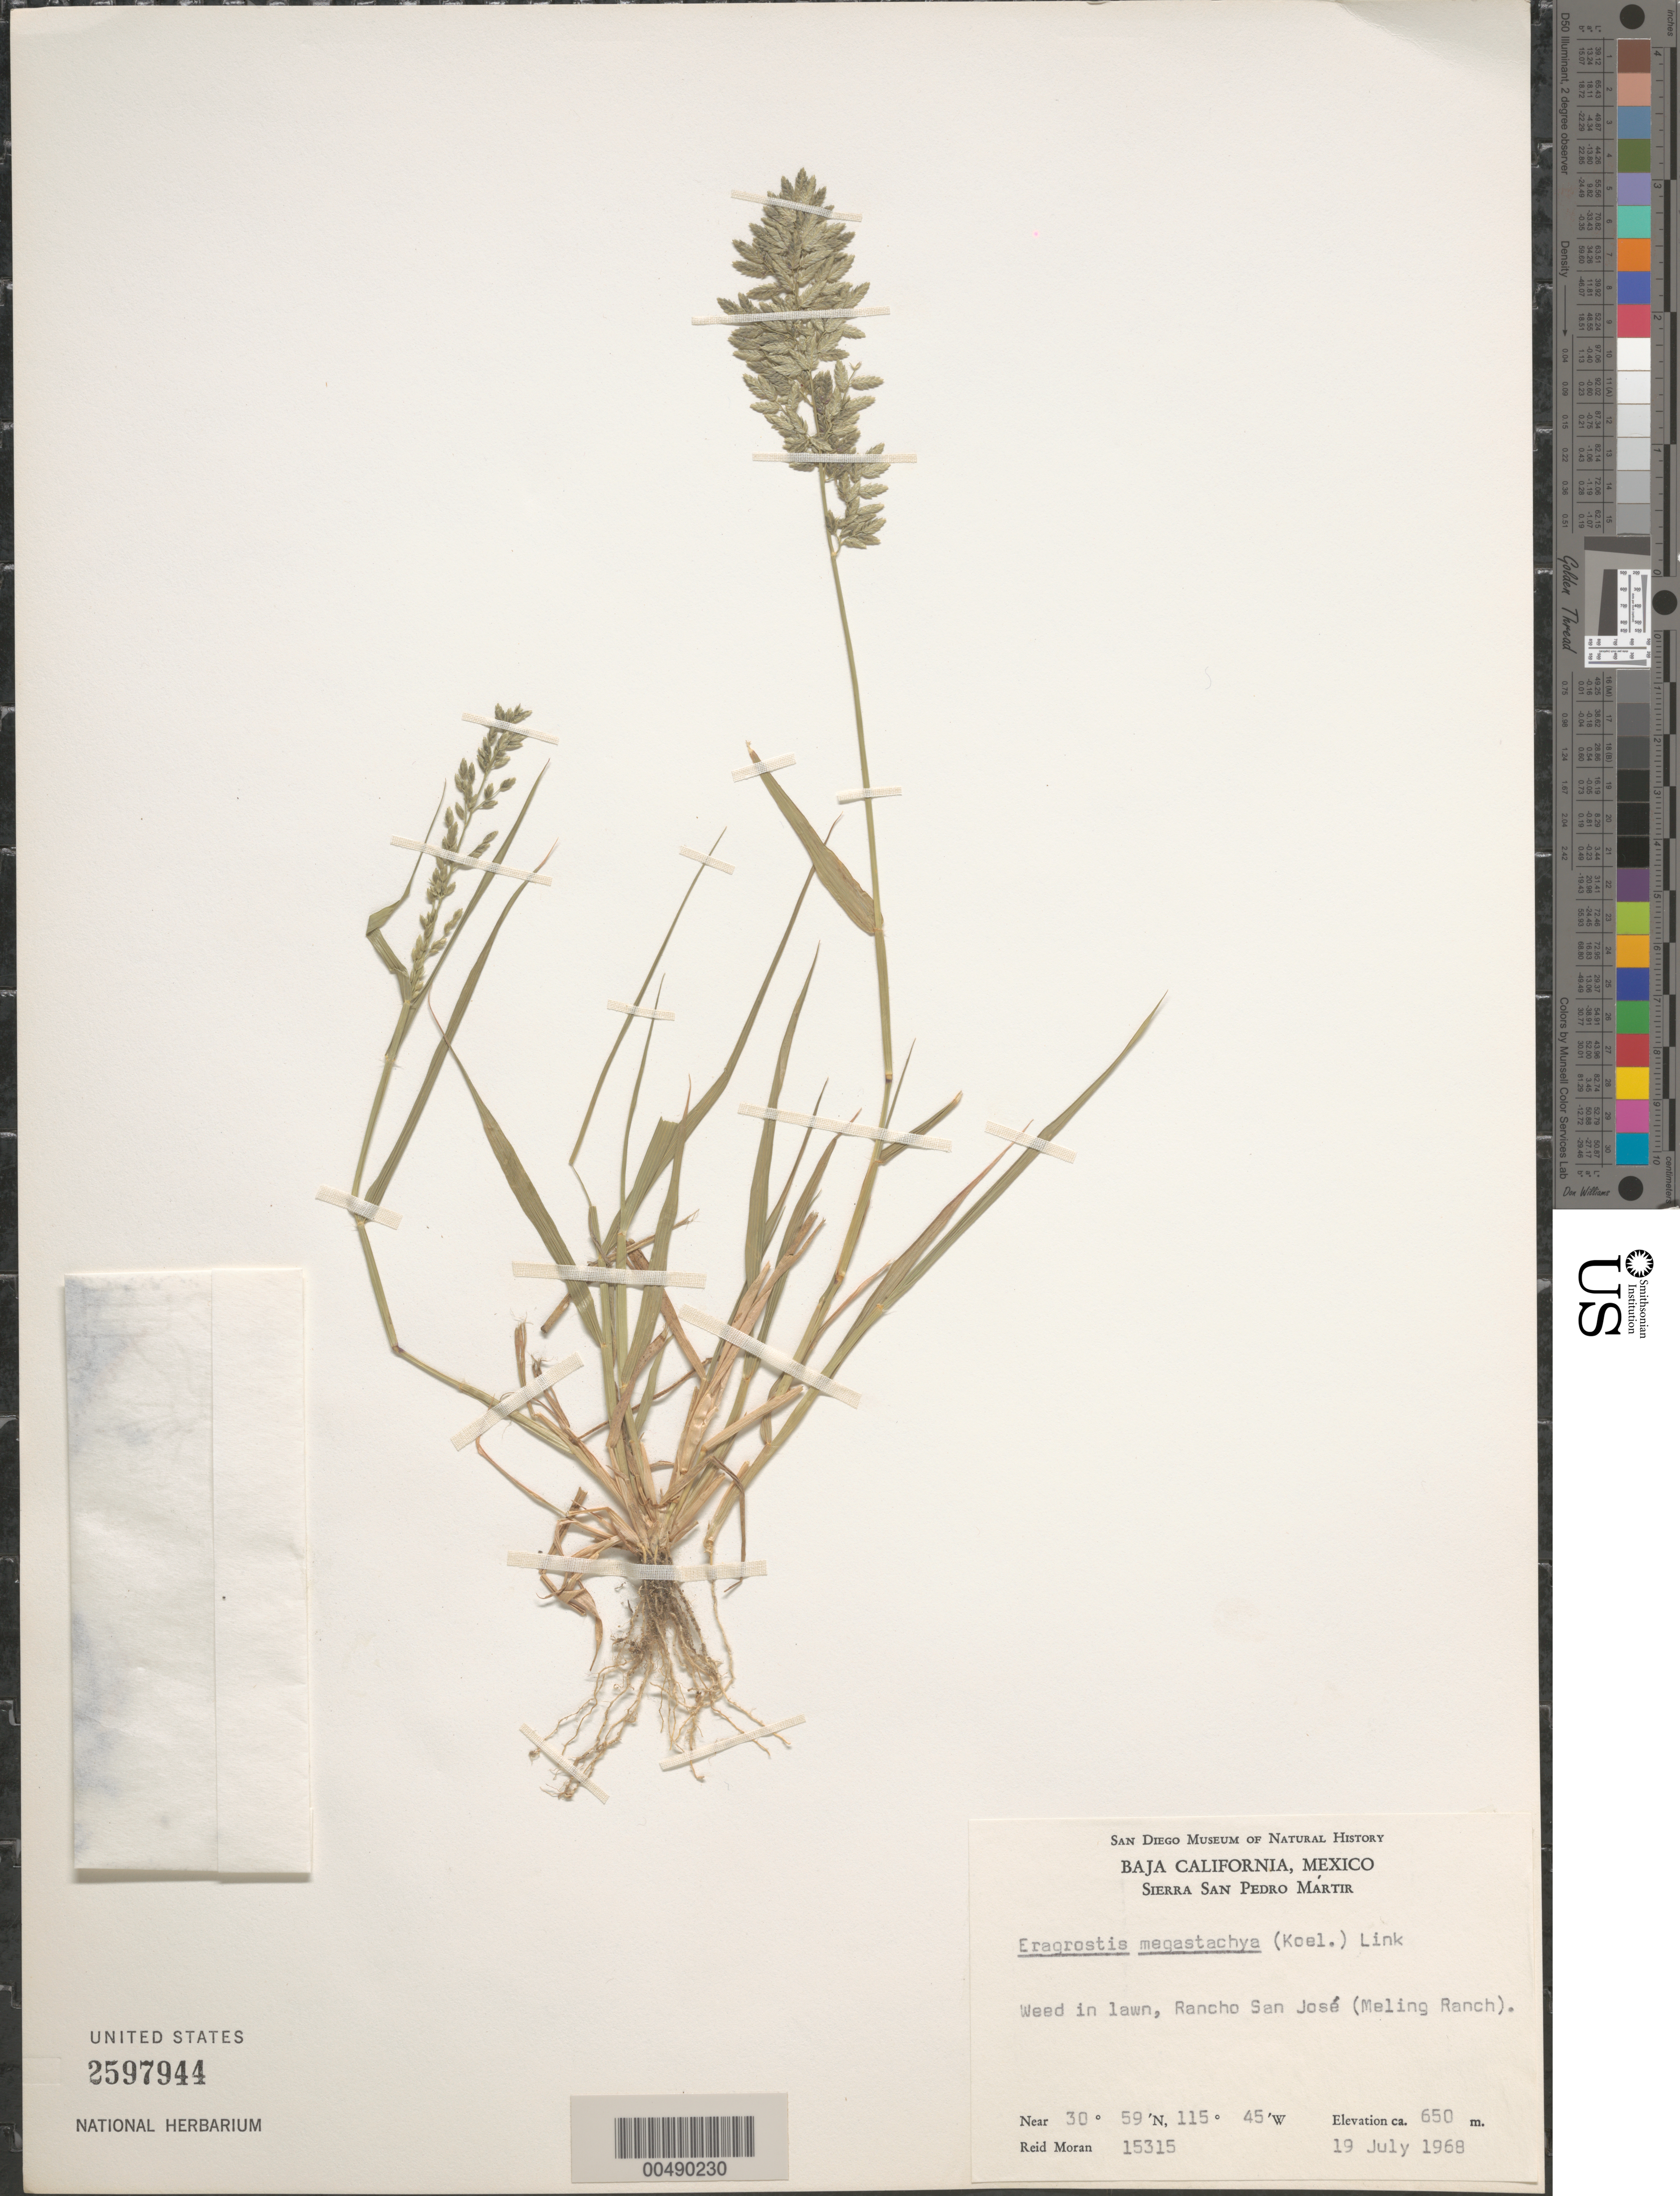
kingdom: Plantae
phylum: Tracheophyta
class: Liliopsida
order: Poales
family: Poaceae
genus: Eragrostis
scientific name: Eragrostis cilianensis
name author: (Bellardi) Vignolo ex Janch.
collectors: R. V. Moran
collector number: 15315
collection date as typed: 19 Jul 1968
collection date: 1968-07-19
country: Mexico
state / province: Baja California Norte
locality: Sierra San Pedro Mártir, Rancho San José (Maling Ranch)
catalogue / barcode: US 2597944